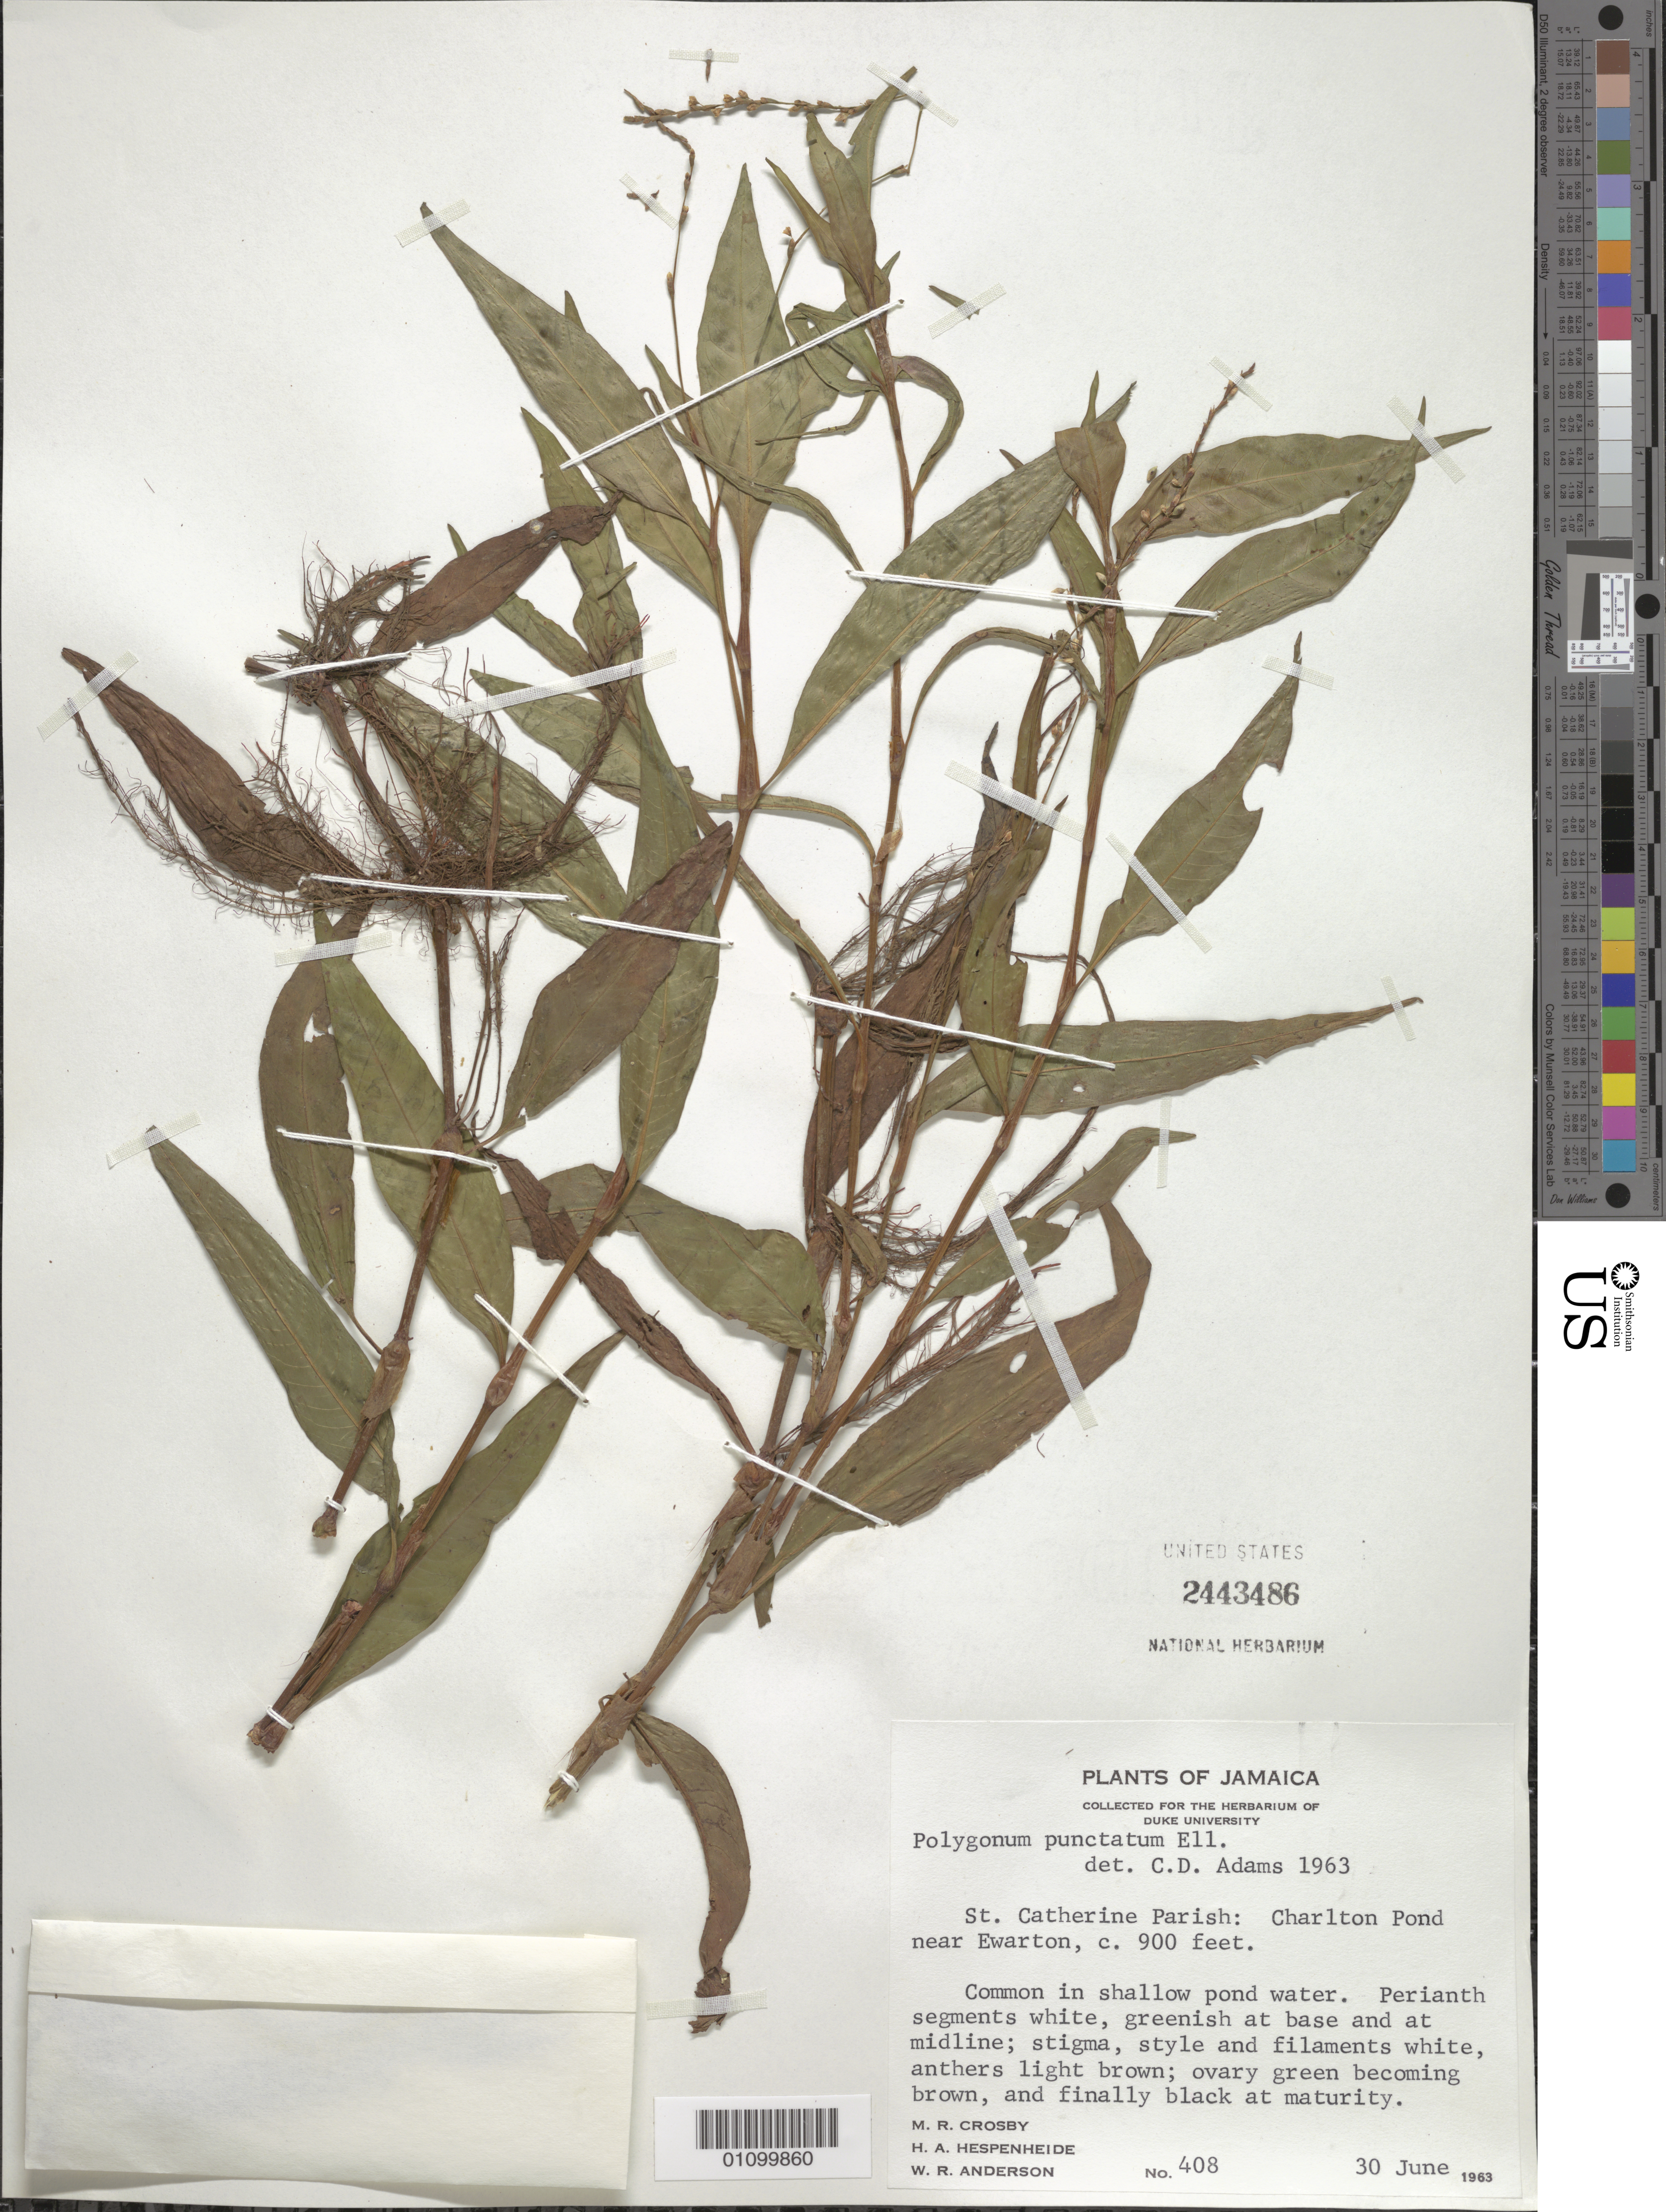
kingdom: Plantae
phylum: Tracheophyta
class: Magnoliopsida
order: Caryophyllales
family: Polygonaceae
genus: Polygonum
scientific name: Polygonum punctatum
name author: Elliott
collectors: M. R. Crosby, H. A. Hespenheide & W. R. Anderson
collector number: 408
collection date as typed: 30 Jun 1963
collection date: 1963-06-30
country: Jamaica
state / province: Saint Catherine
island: Jamaica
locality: St. Catherine Parish: Charlton Pond near Ewarton. Common in shallow pond water.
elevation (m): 274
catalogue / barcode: US 2443486